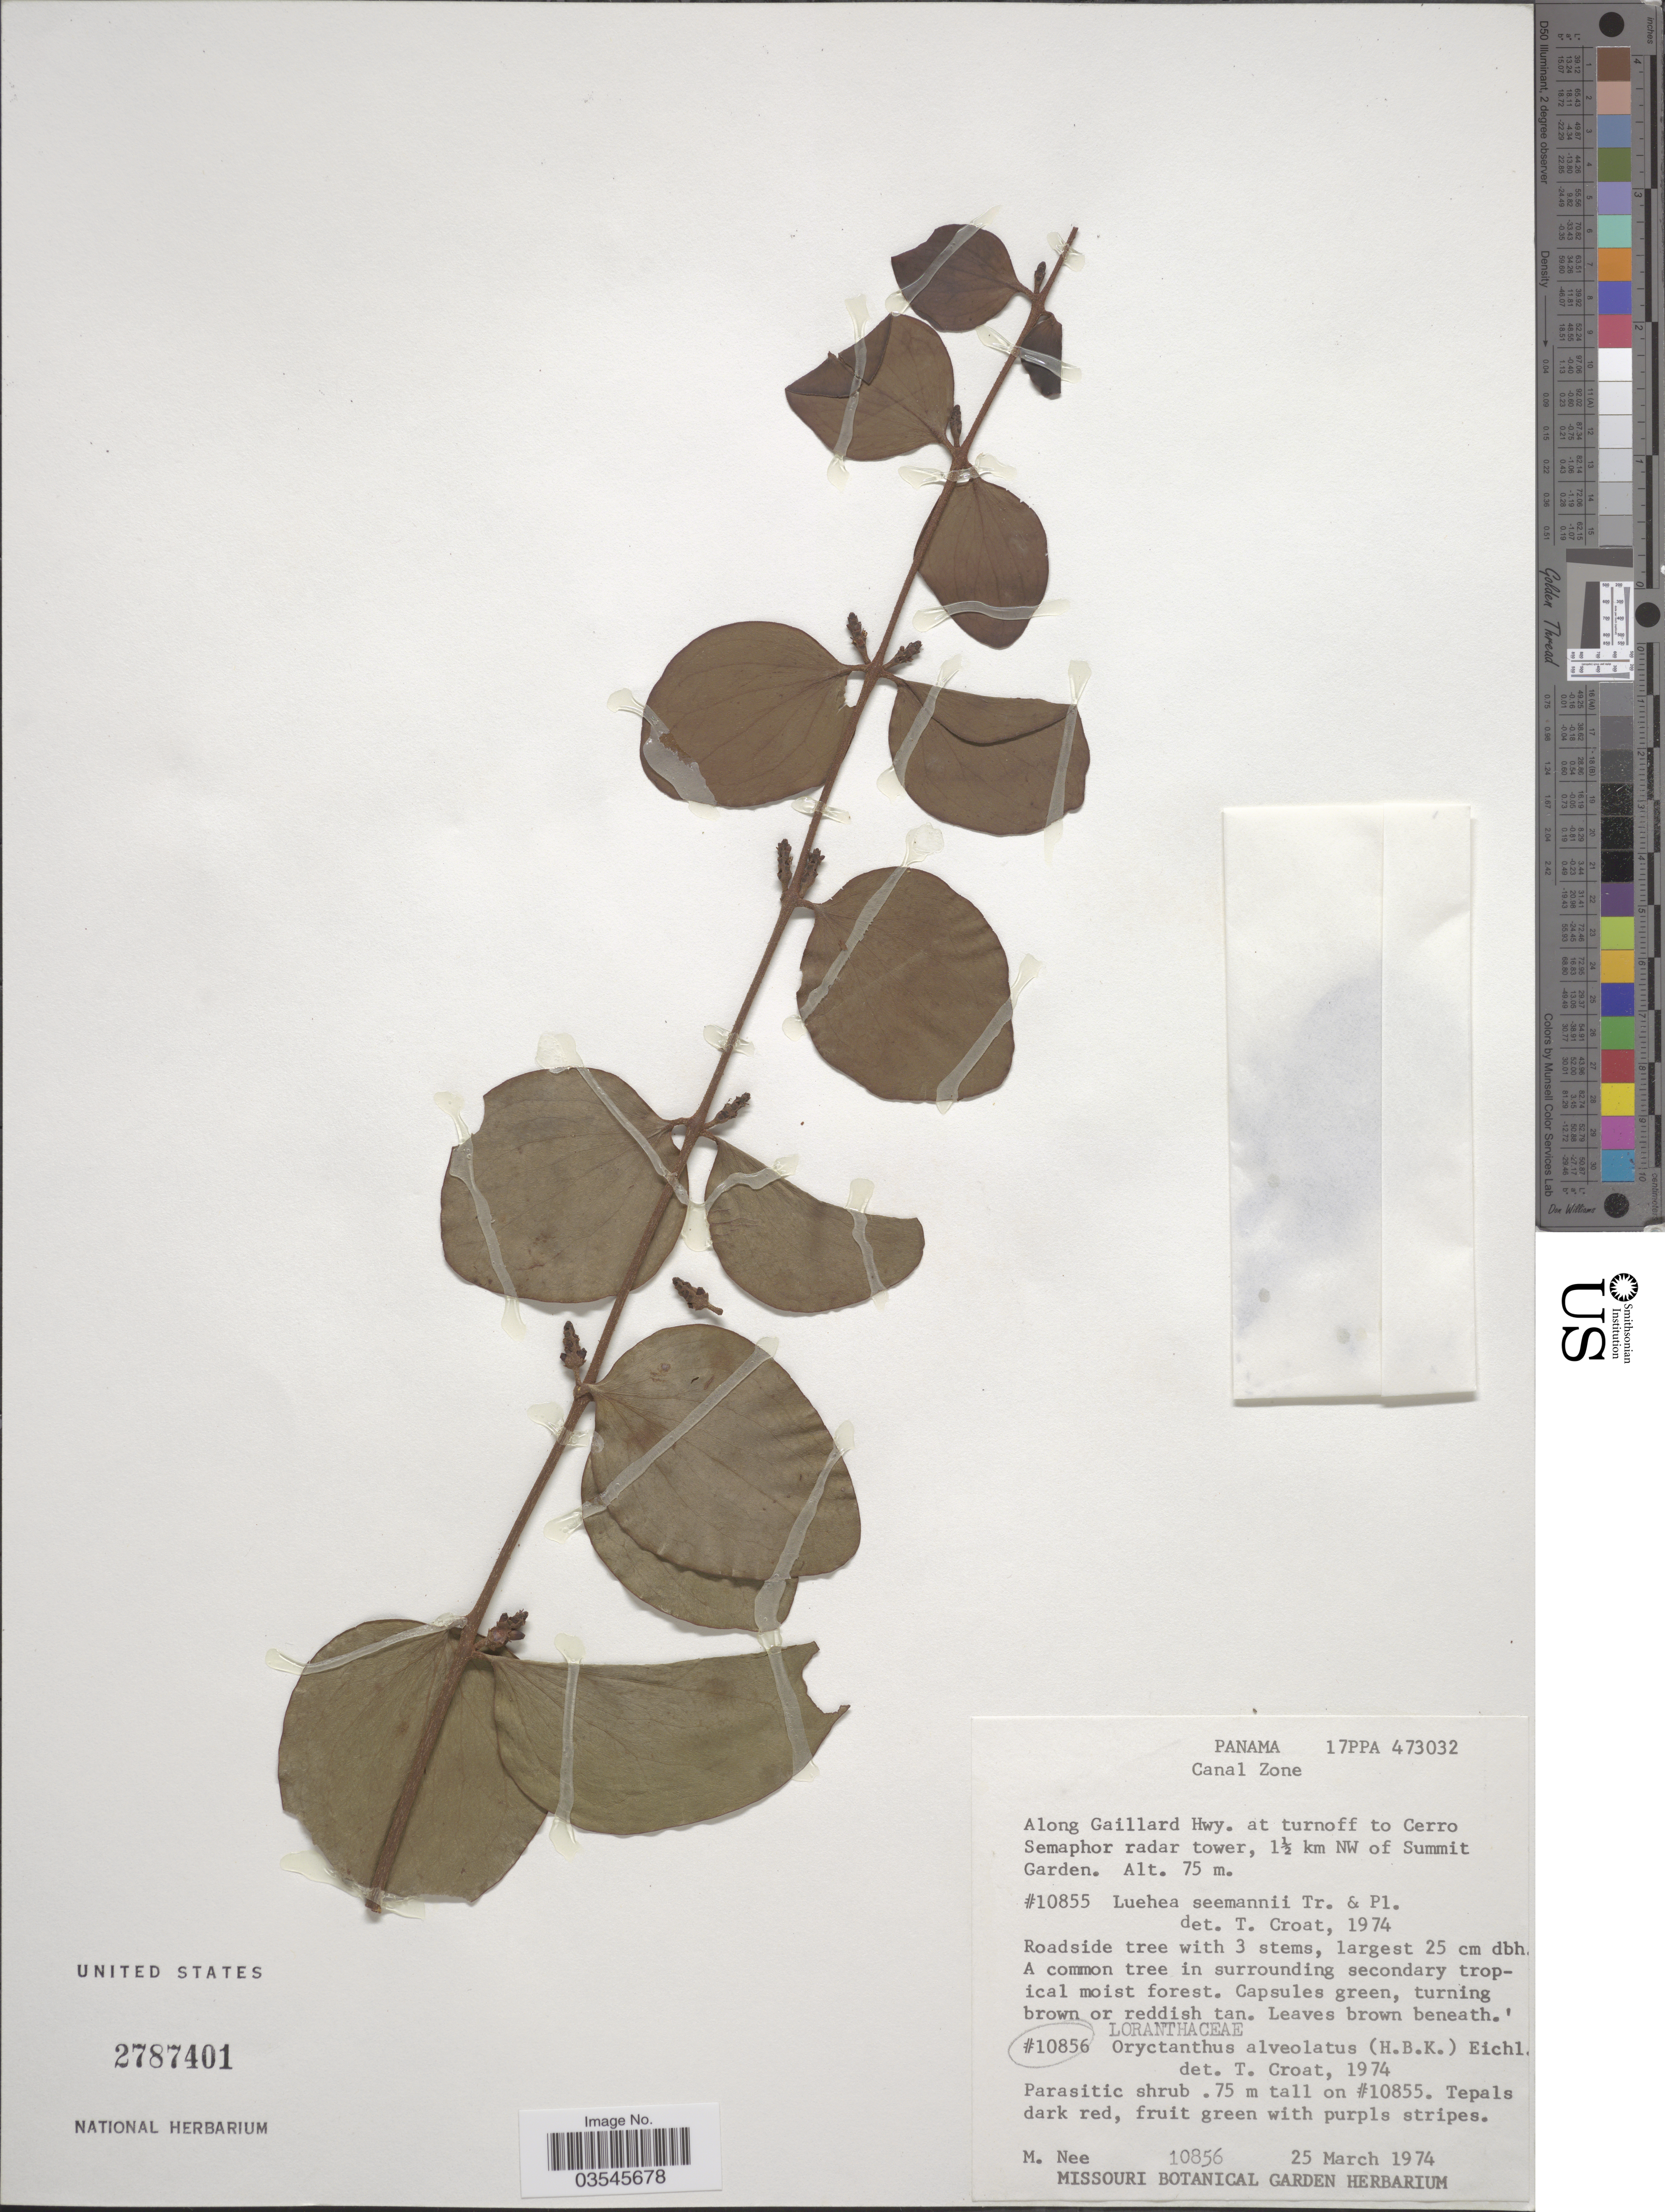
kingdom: Plantae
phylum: Tracheophyta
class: Magnoliopsida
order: Santalales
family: Loranthaceae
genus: Oryctanthus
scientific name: Oryctanthus alveolatus subsp. alveolatus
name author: (Kunth) Kuijt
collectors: M. Nee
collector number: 10856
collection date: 1974-03-25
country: Panama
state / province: Colón / Panamá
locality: Canal Zone. Along Gaillard Hwy. at turnoff to Cerro Semaphor radar tower, 1½ km NW of Summit Garden.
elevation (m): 75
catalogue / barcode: US 2787401